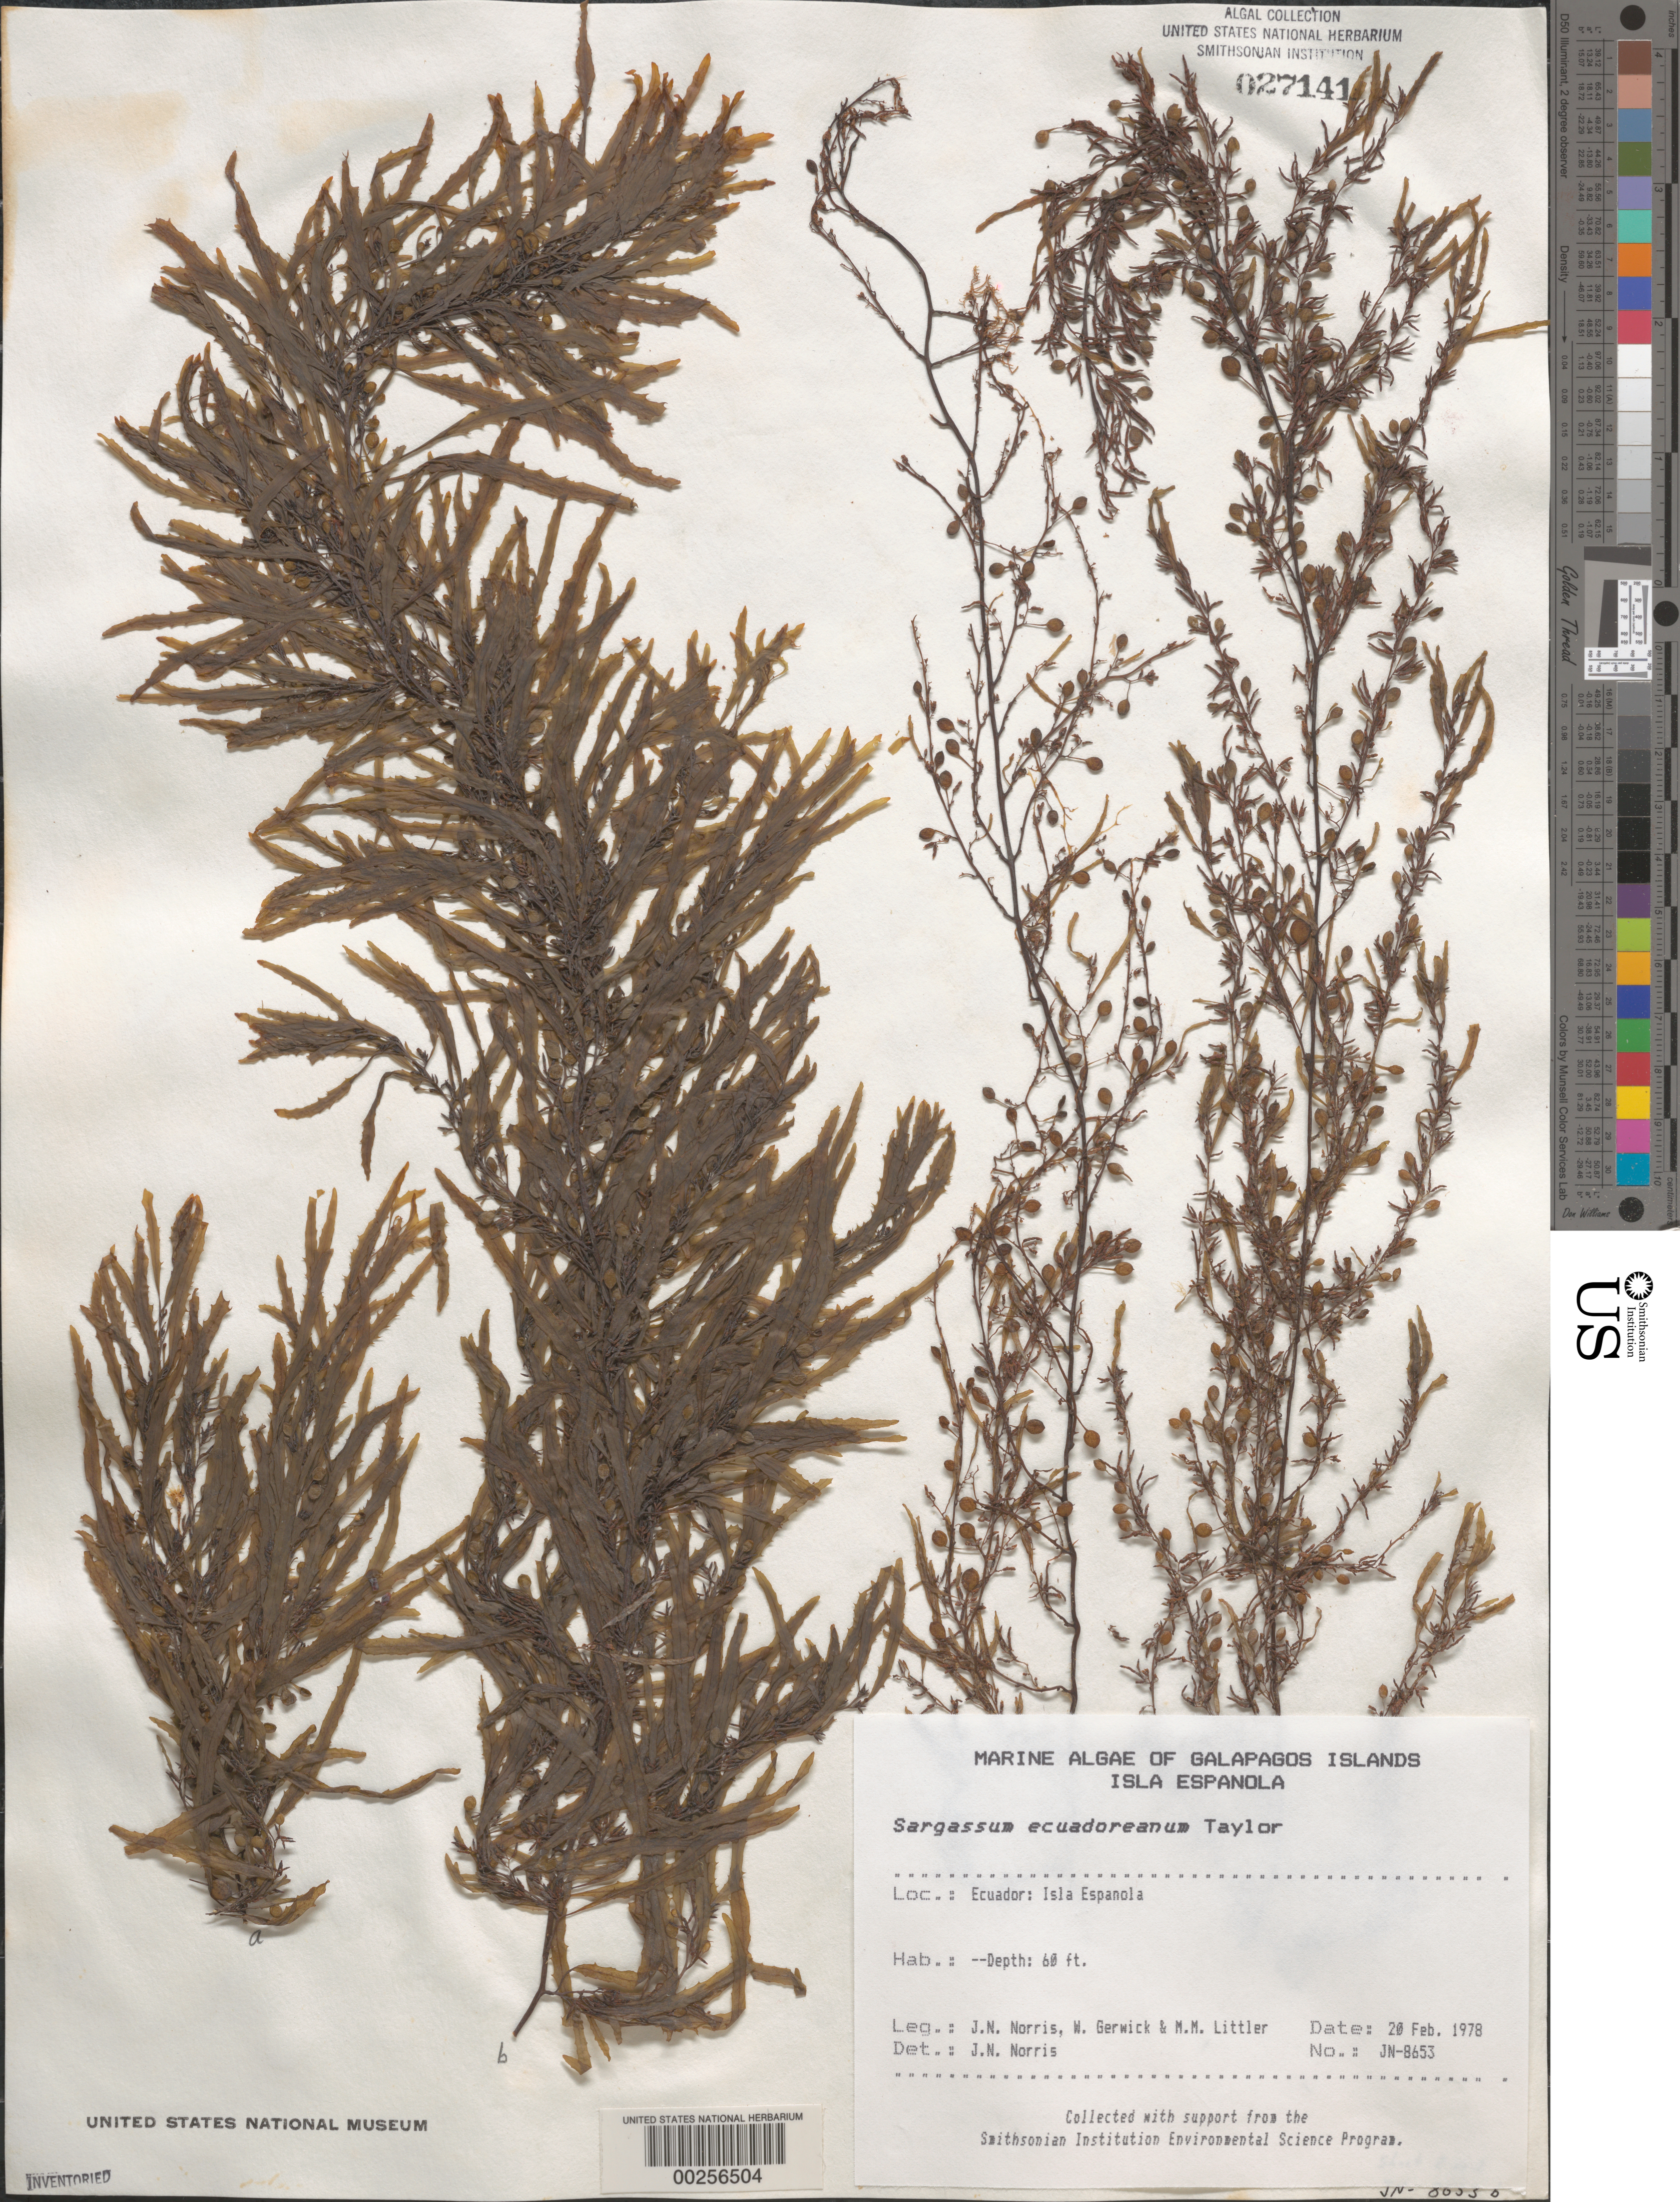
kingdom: Chromista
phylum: Ochrophyta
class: Phaeophyceae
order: Fucales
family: Sargassaceae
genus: Sargassum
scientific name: Sargassum ecuadoreanum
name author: W.R. Taylor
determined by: Norris, James N.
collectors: J. N. Norris, M. M. Littler & W. Gerwick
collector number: JN-8653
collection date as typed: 20 Feb 1978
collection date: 1978-02-20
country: Ecuador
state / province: Colón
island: Española [Hood]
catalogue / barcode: US 27141